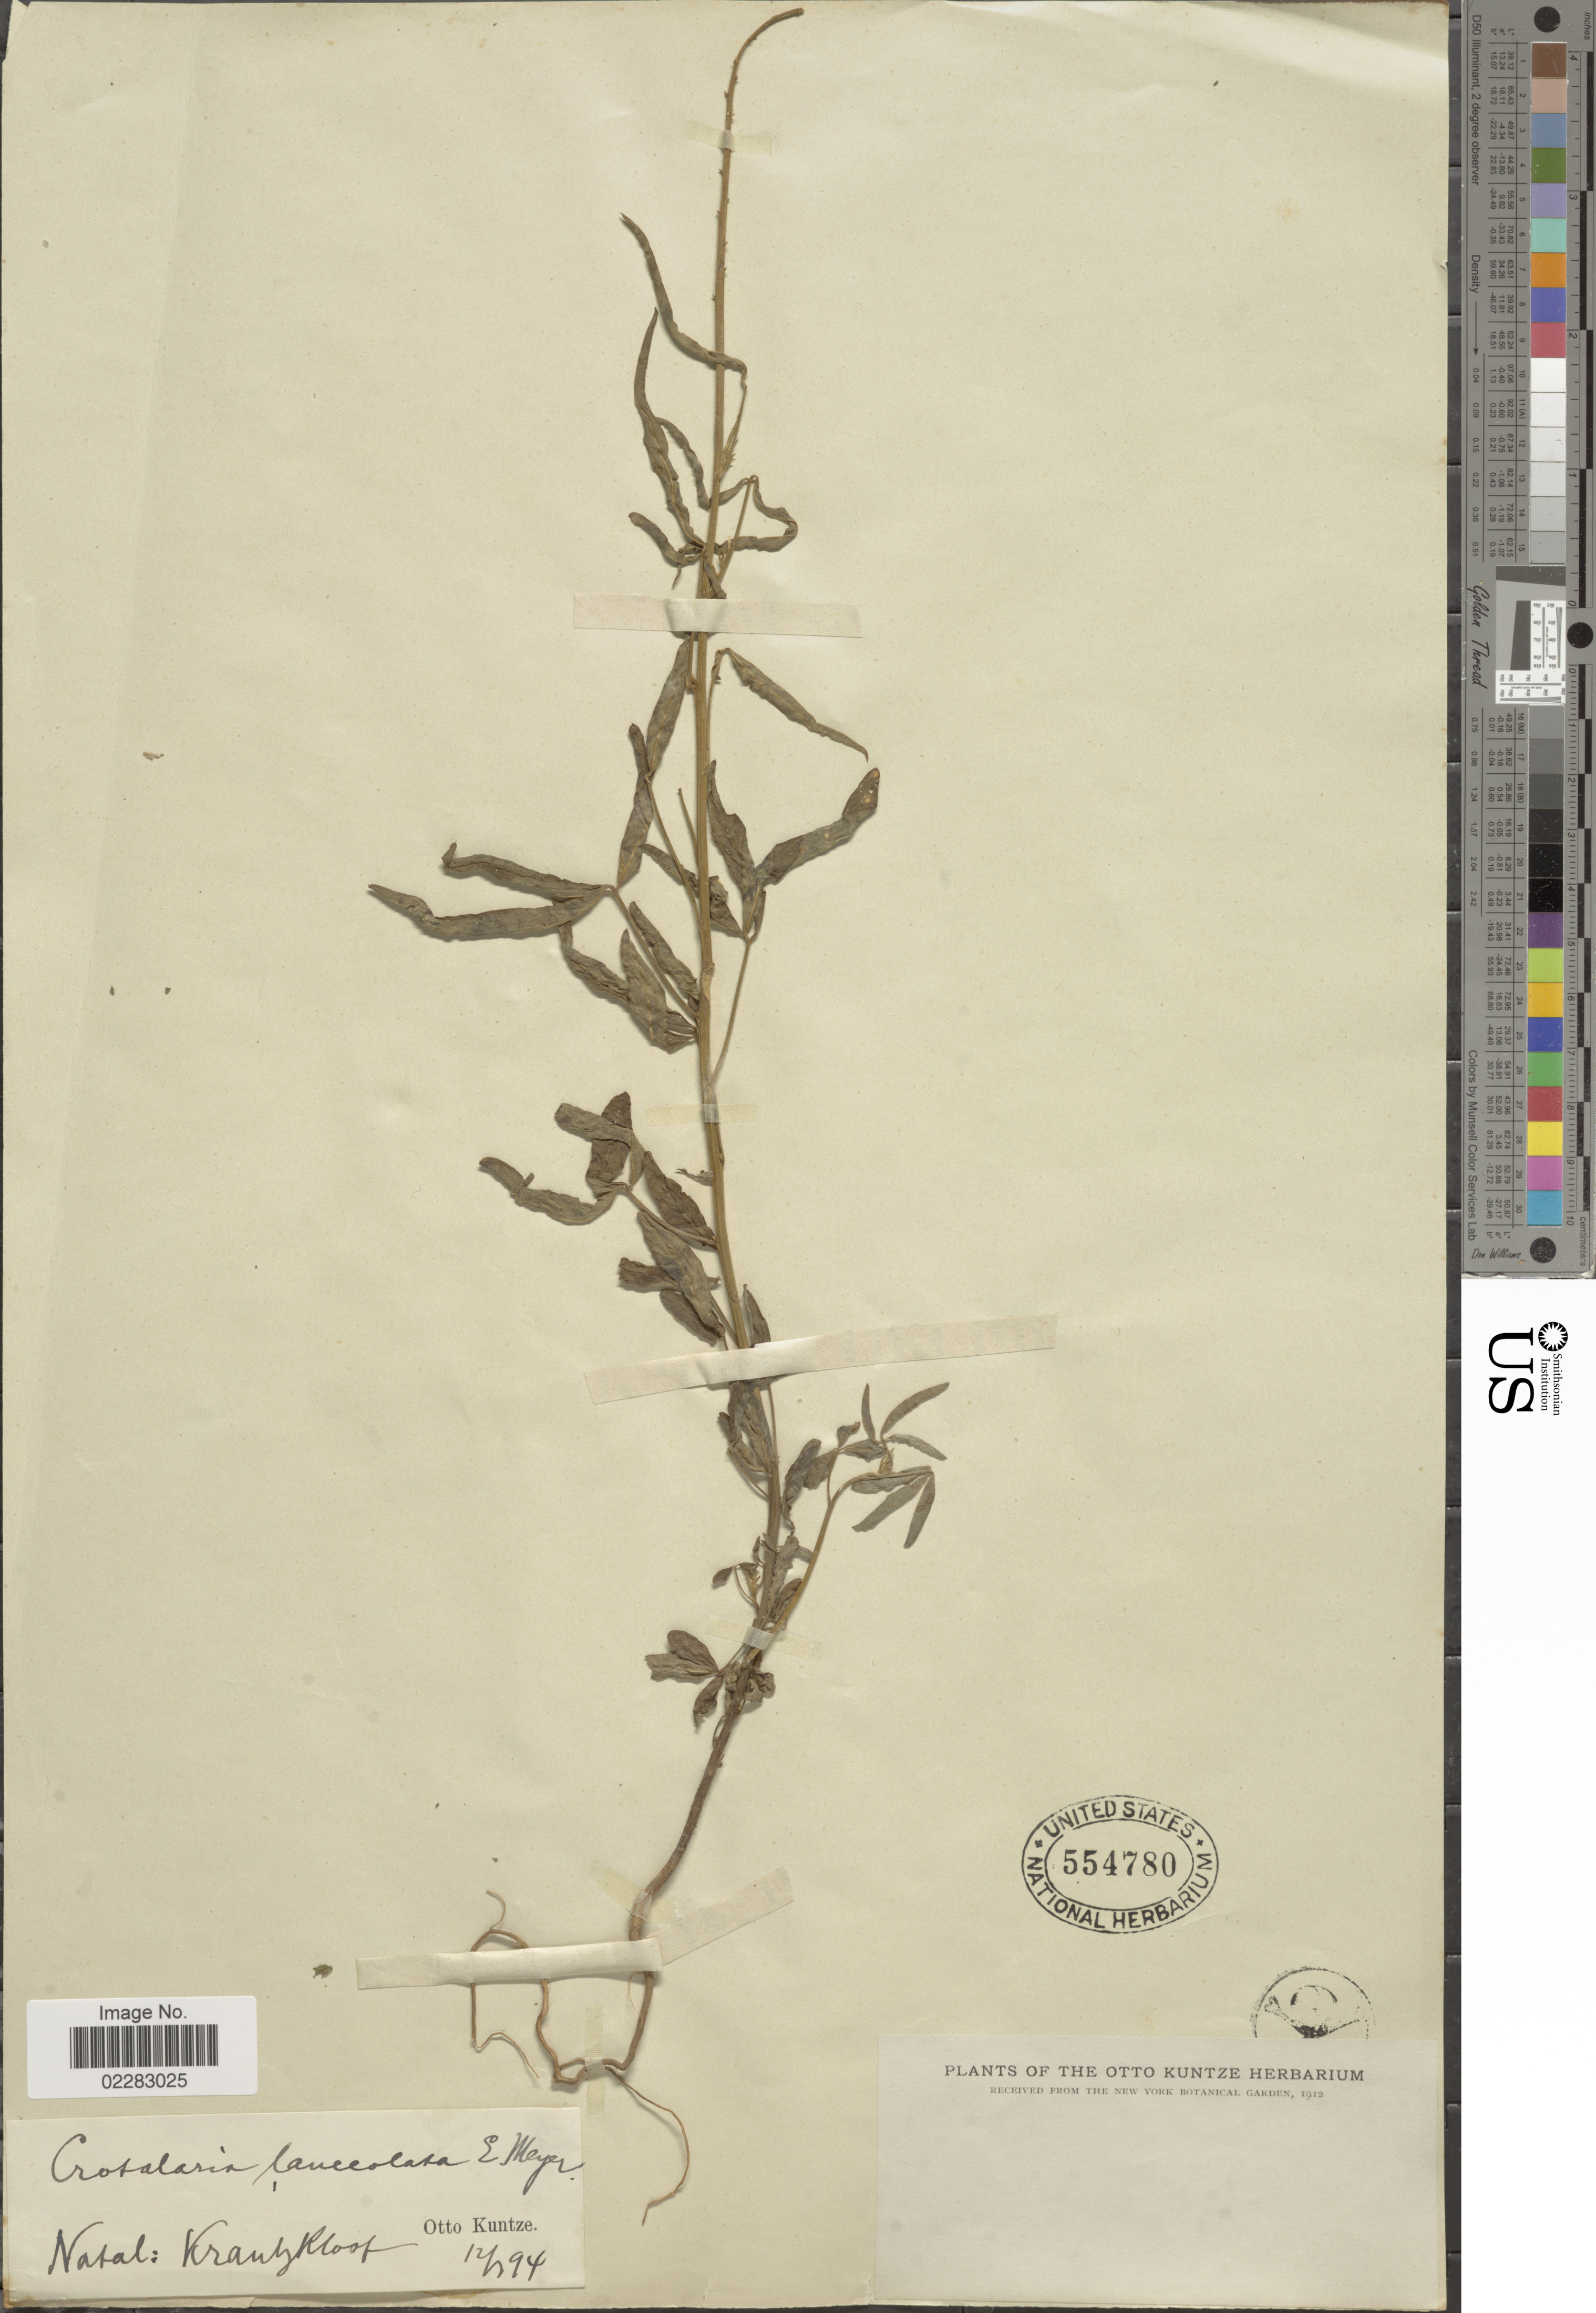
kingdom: Plantae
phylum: Tracheophyta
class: Magnoliopsida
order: Fabales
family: Fabaceae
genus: Crotalaria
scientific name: Crotalaria lanceolata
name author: E. Mey.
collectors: C.E.O. Kuntze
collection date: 1994-12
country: South Africa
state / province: KwaZulu-Natal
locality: Natal: KrantzKloof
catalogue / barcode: US 554780